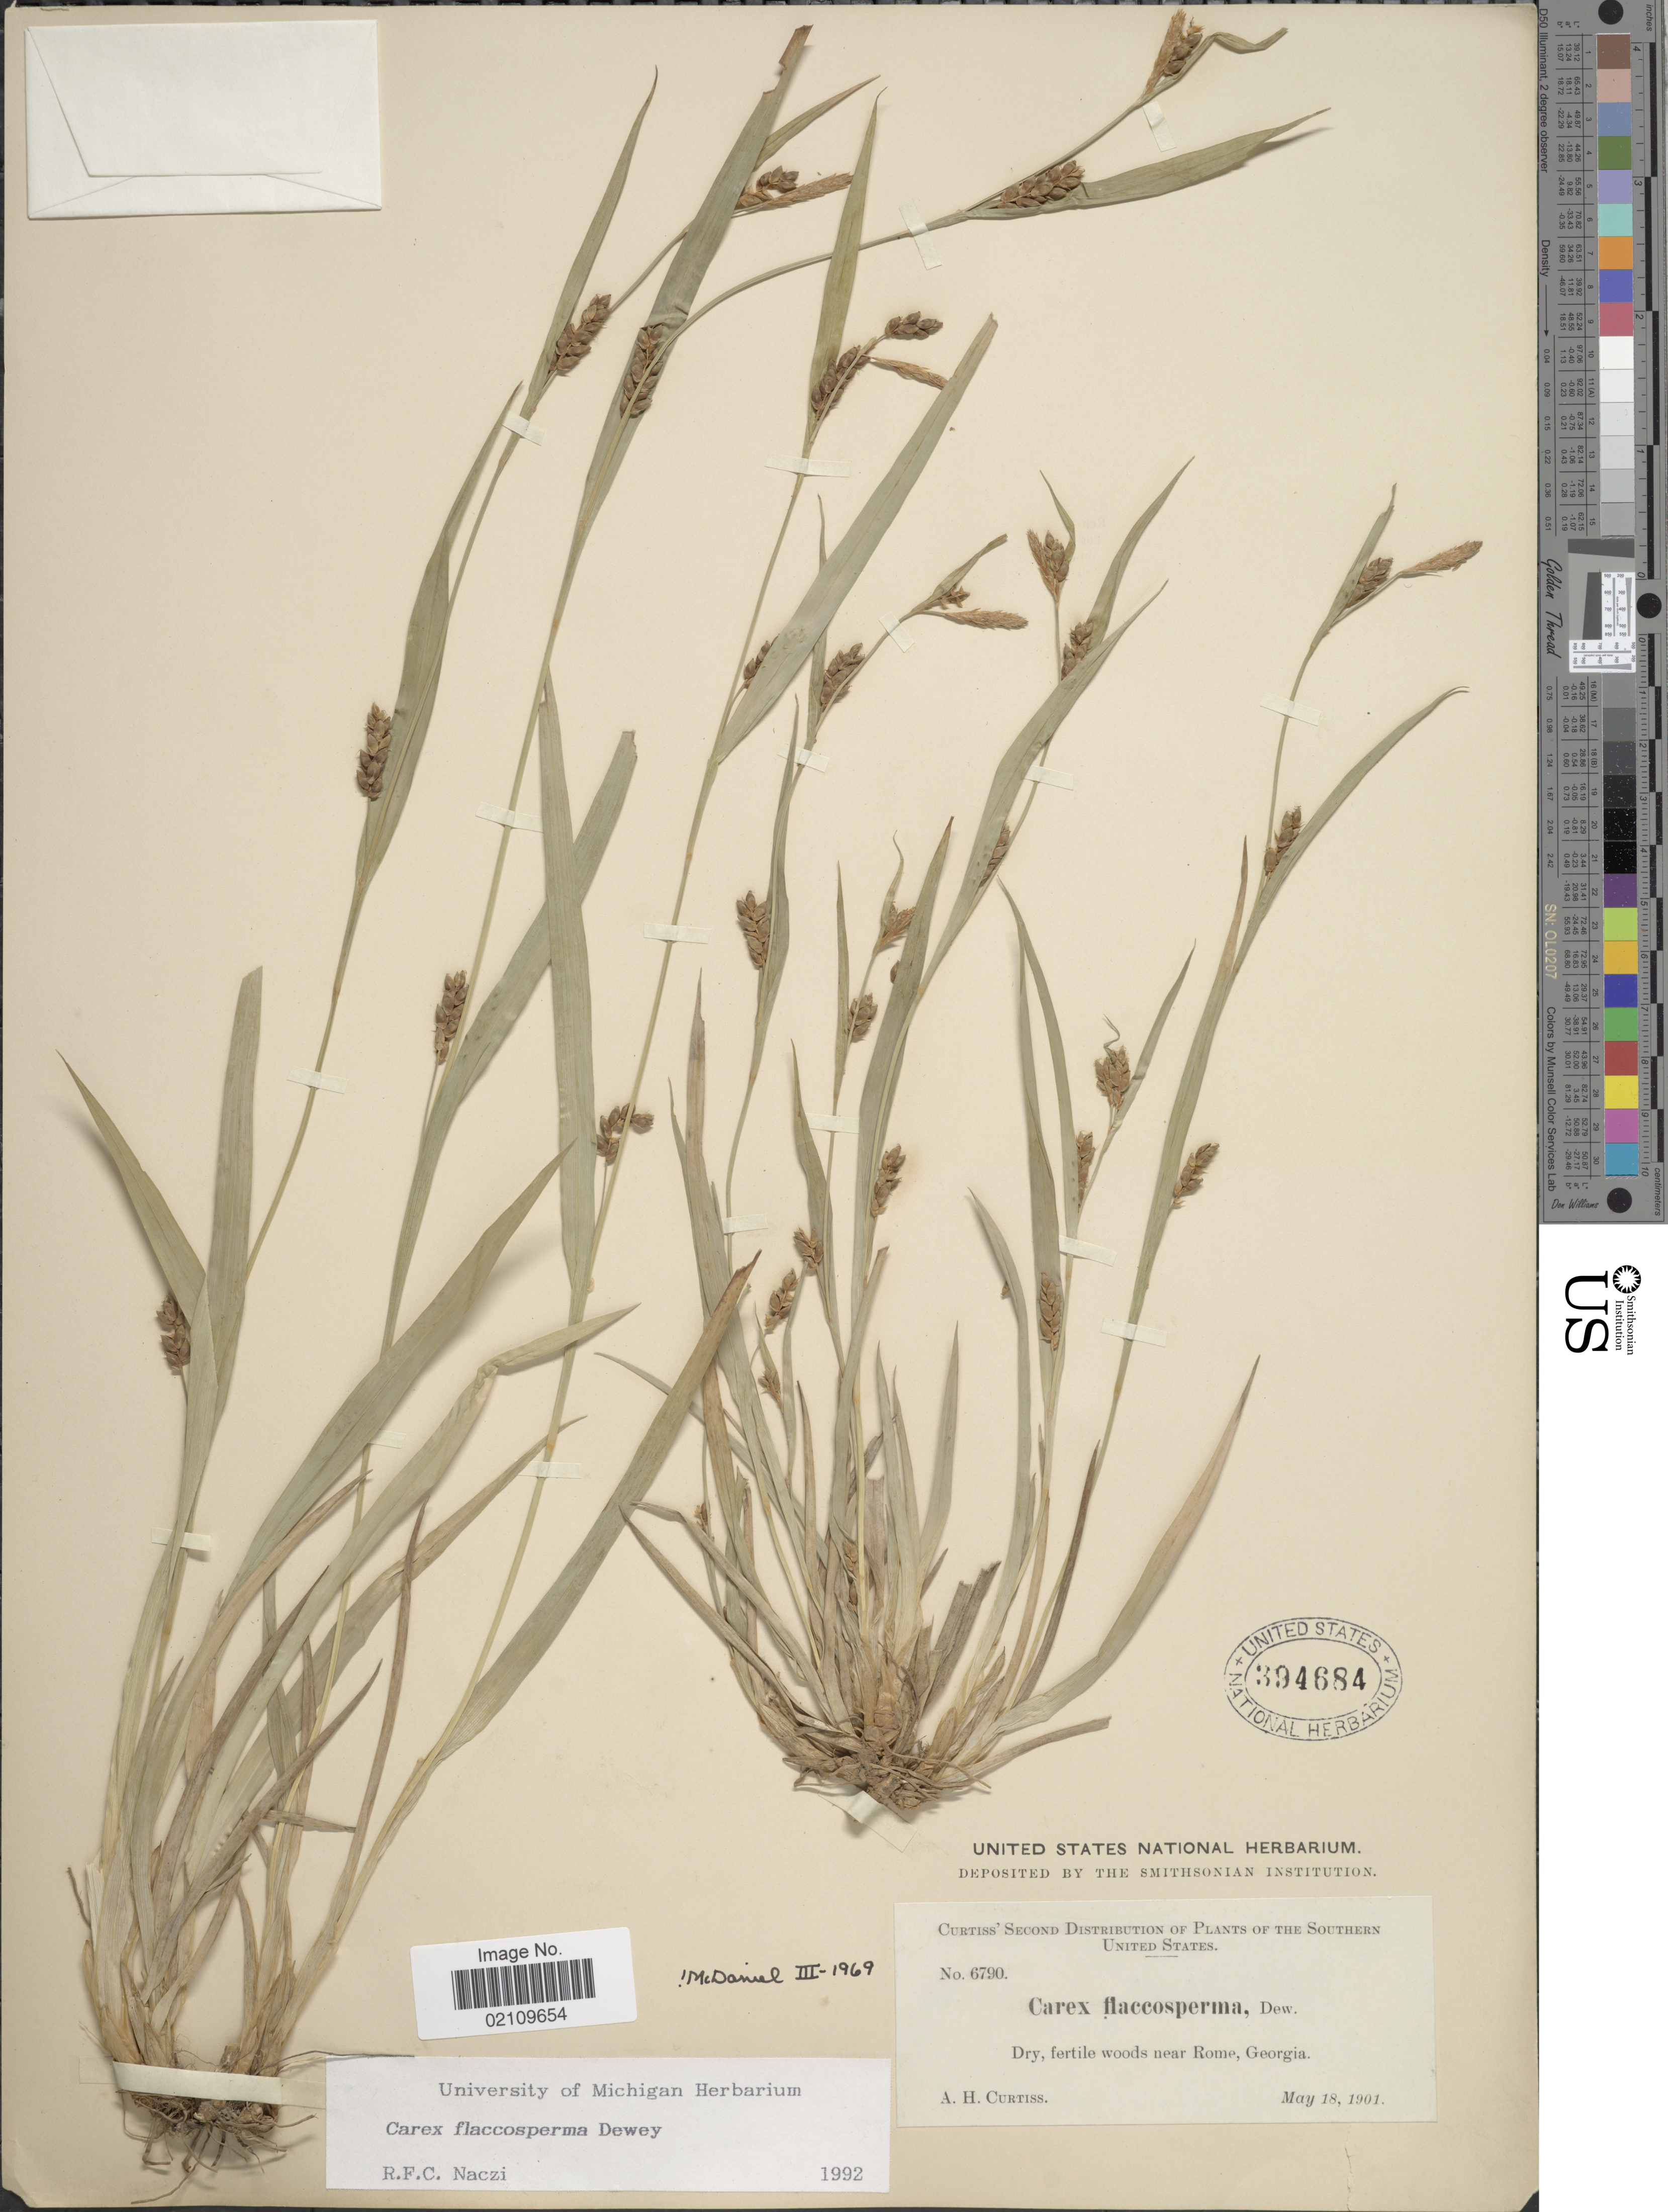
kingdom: Plantae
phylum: Tracheophyta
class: Liliopsida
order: Poales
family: Cyperaceae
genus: Carex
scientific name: Carex flaccosperma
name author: Dewey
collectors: A. H. Curtiss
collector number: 6790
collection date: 1901-05-18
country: United States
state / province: Georgia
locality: Near Rome. Southern United States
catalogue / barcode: US 394684